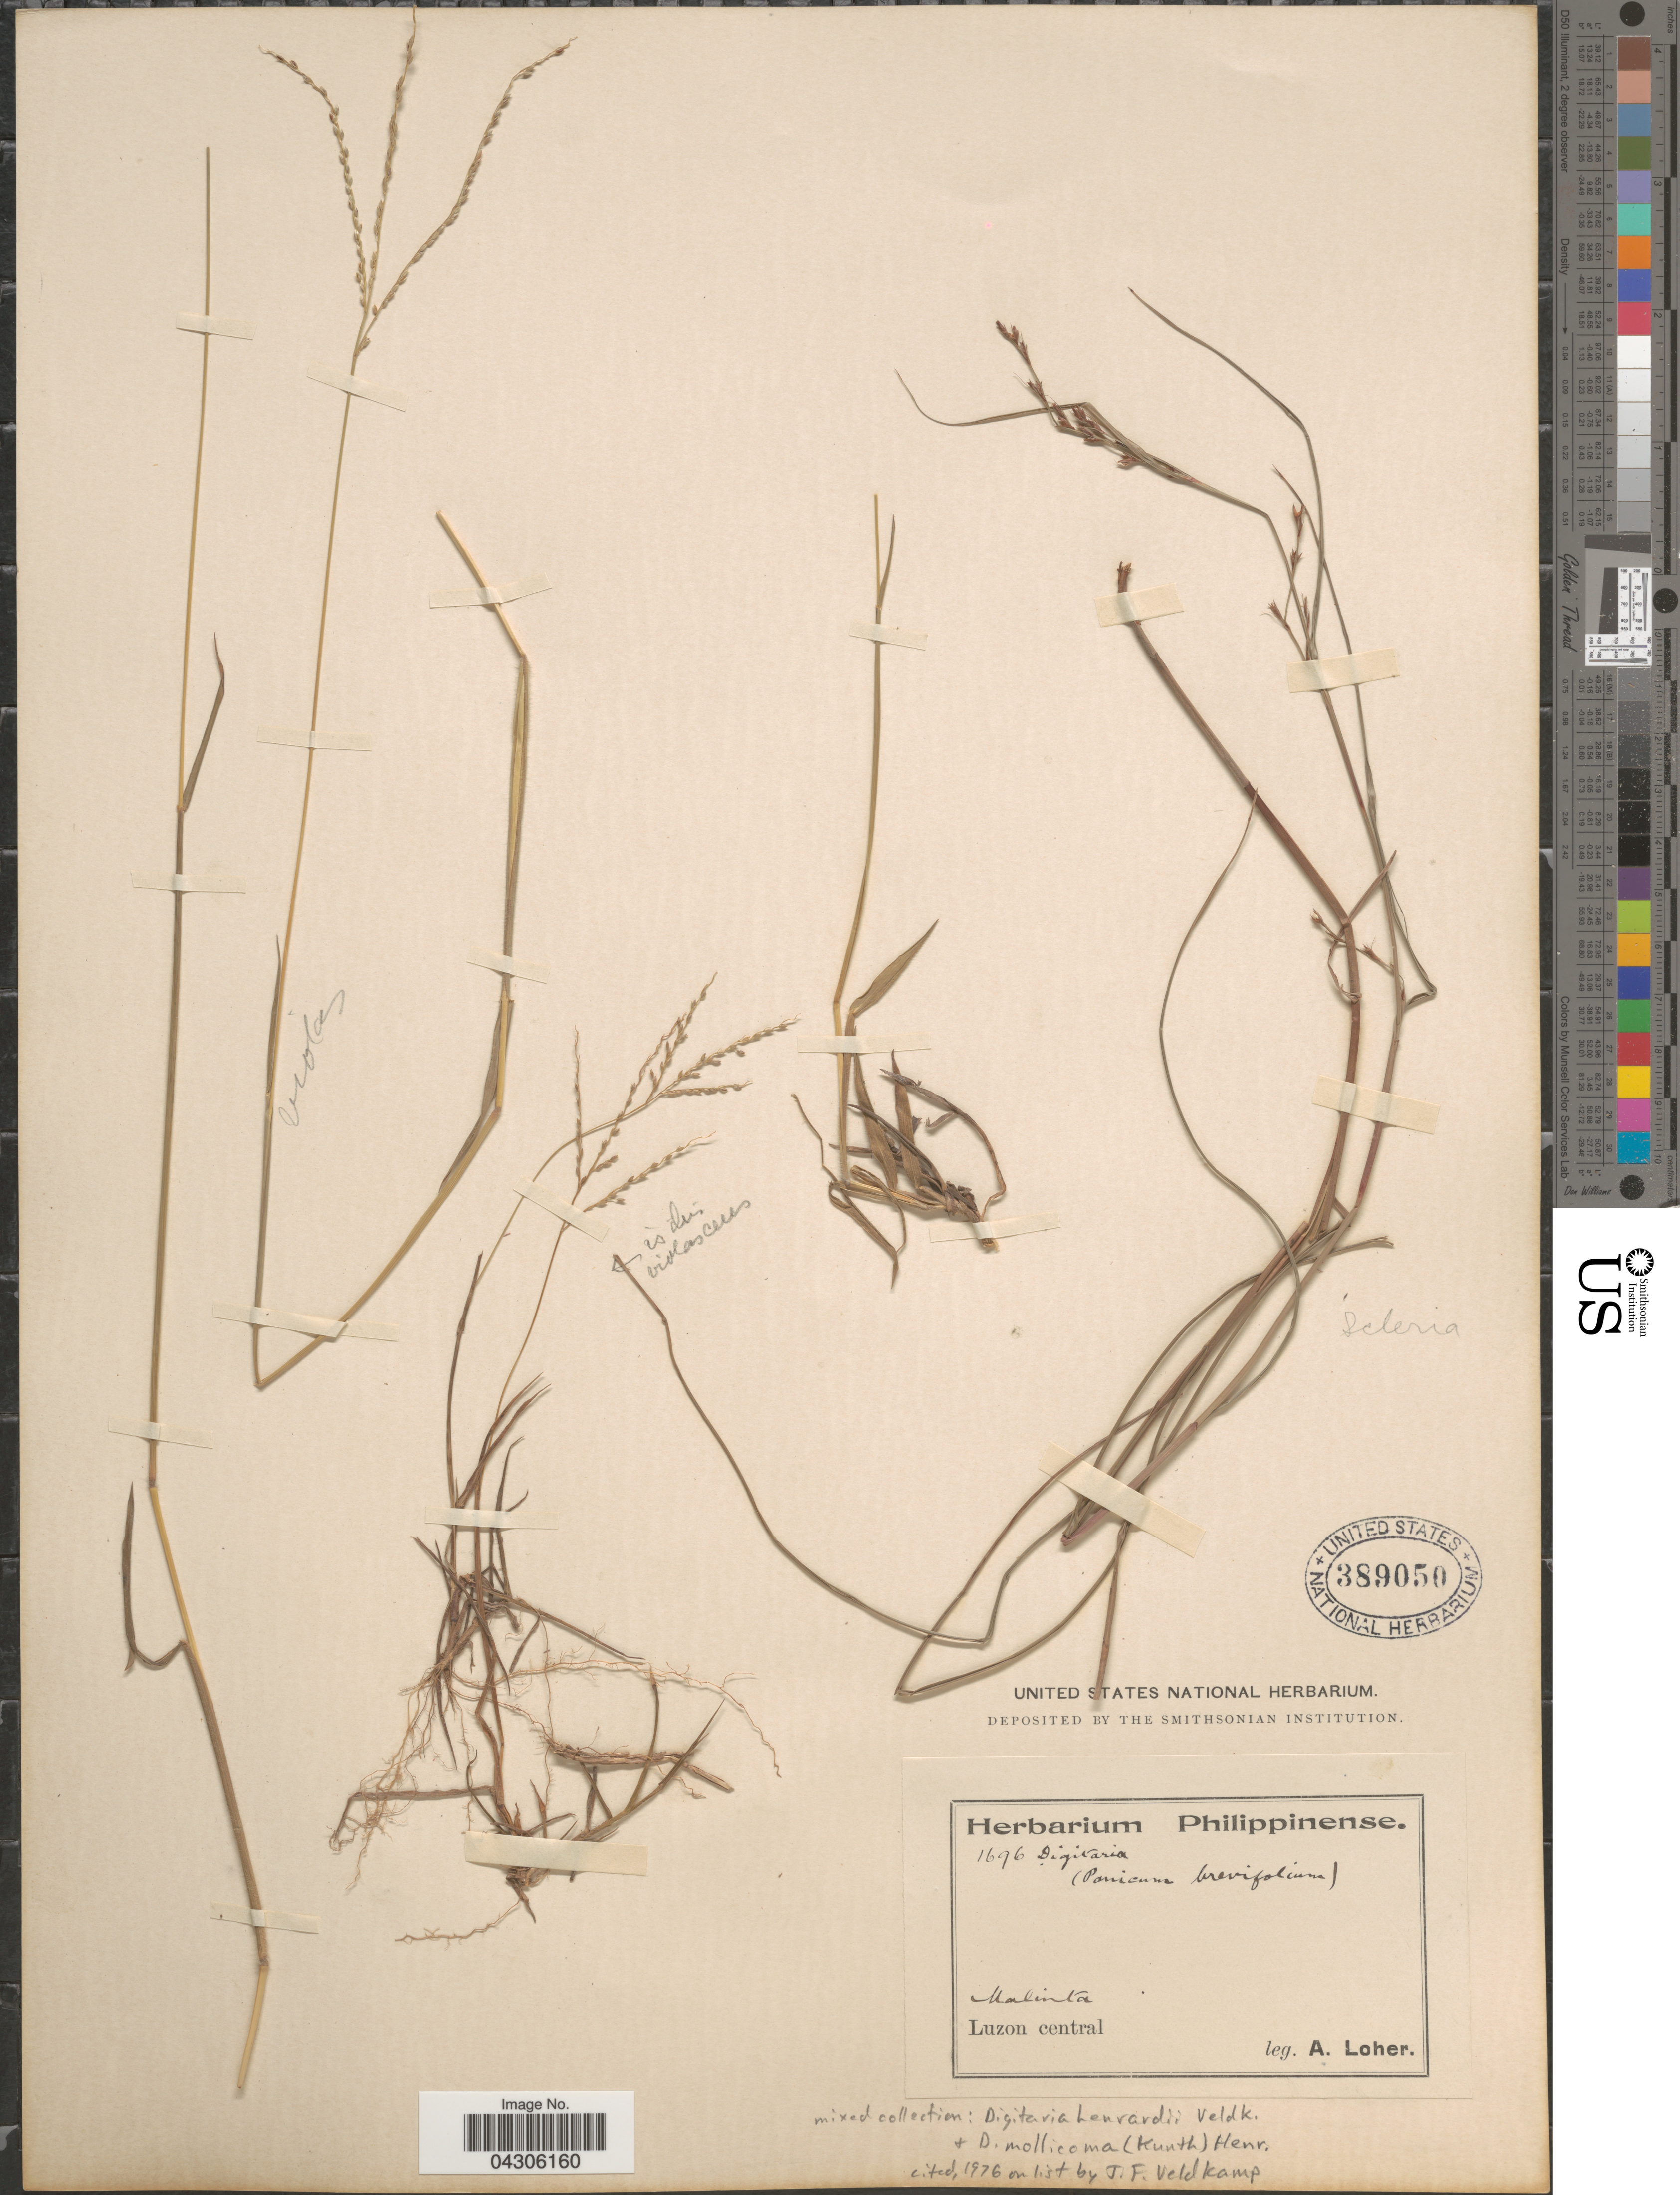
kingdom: Plantae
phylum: Tracheophyta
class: Liliopsida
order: Poales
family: Poaceae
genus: Digitaria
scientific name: Digitaria henrardii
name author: Veldkamp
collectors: A. Loher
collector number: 1696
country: Philippines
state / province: Central Luzon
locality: Malinta. Luzon central.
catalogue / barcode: US 389050